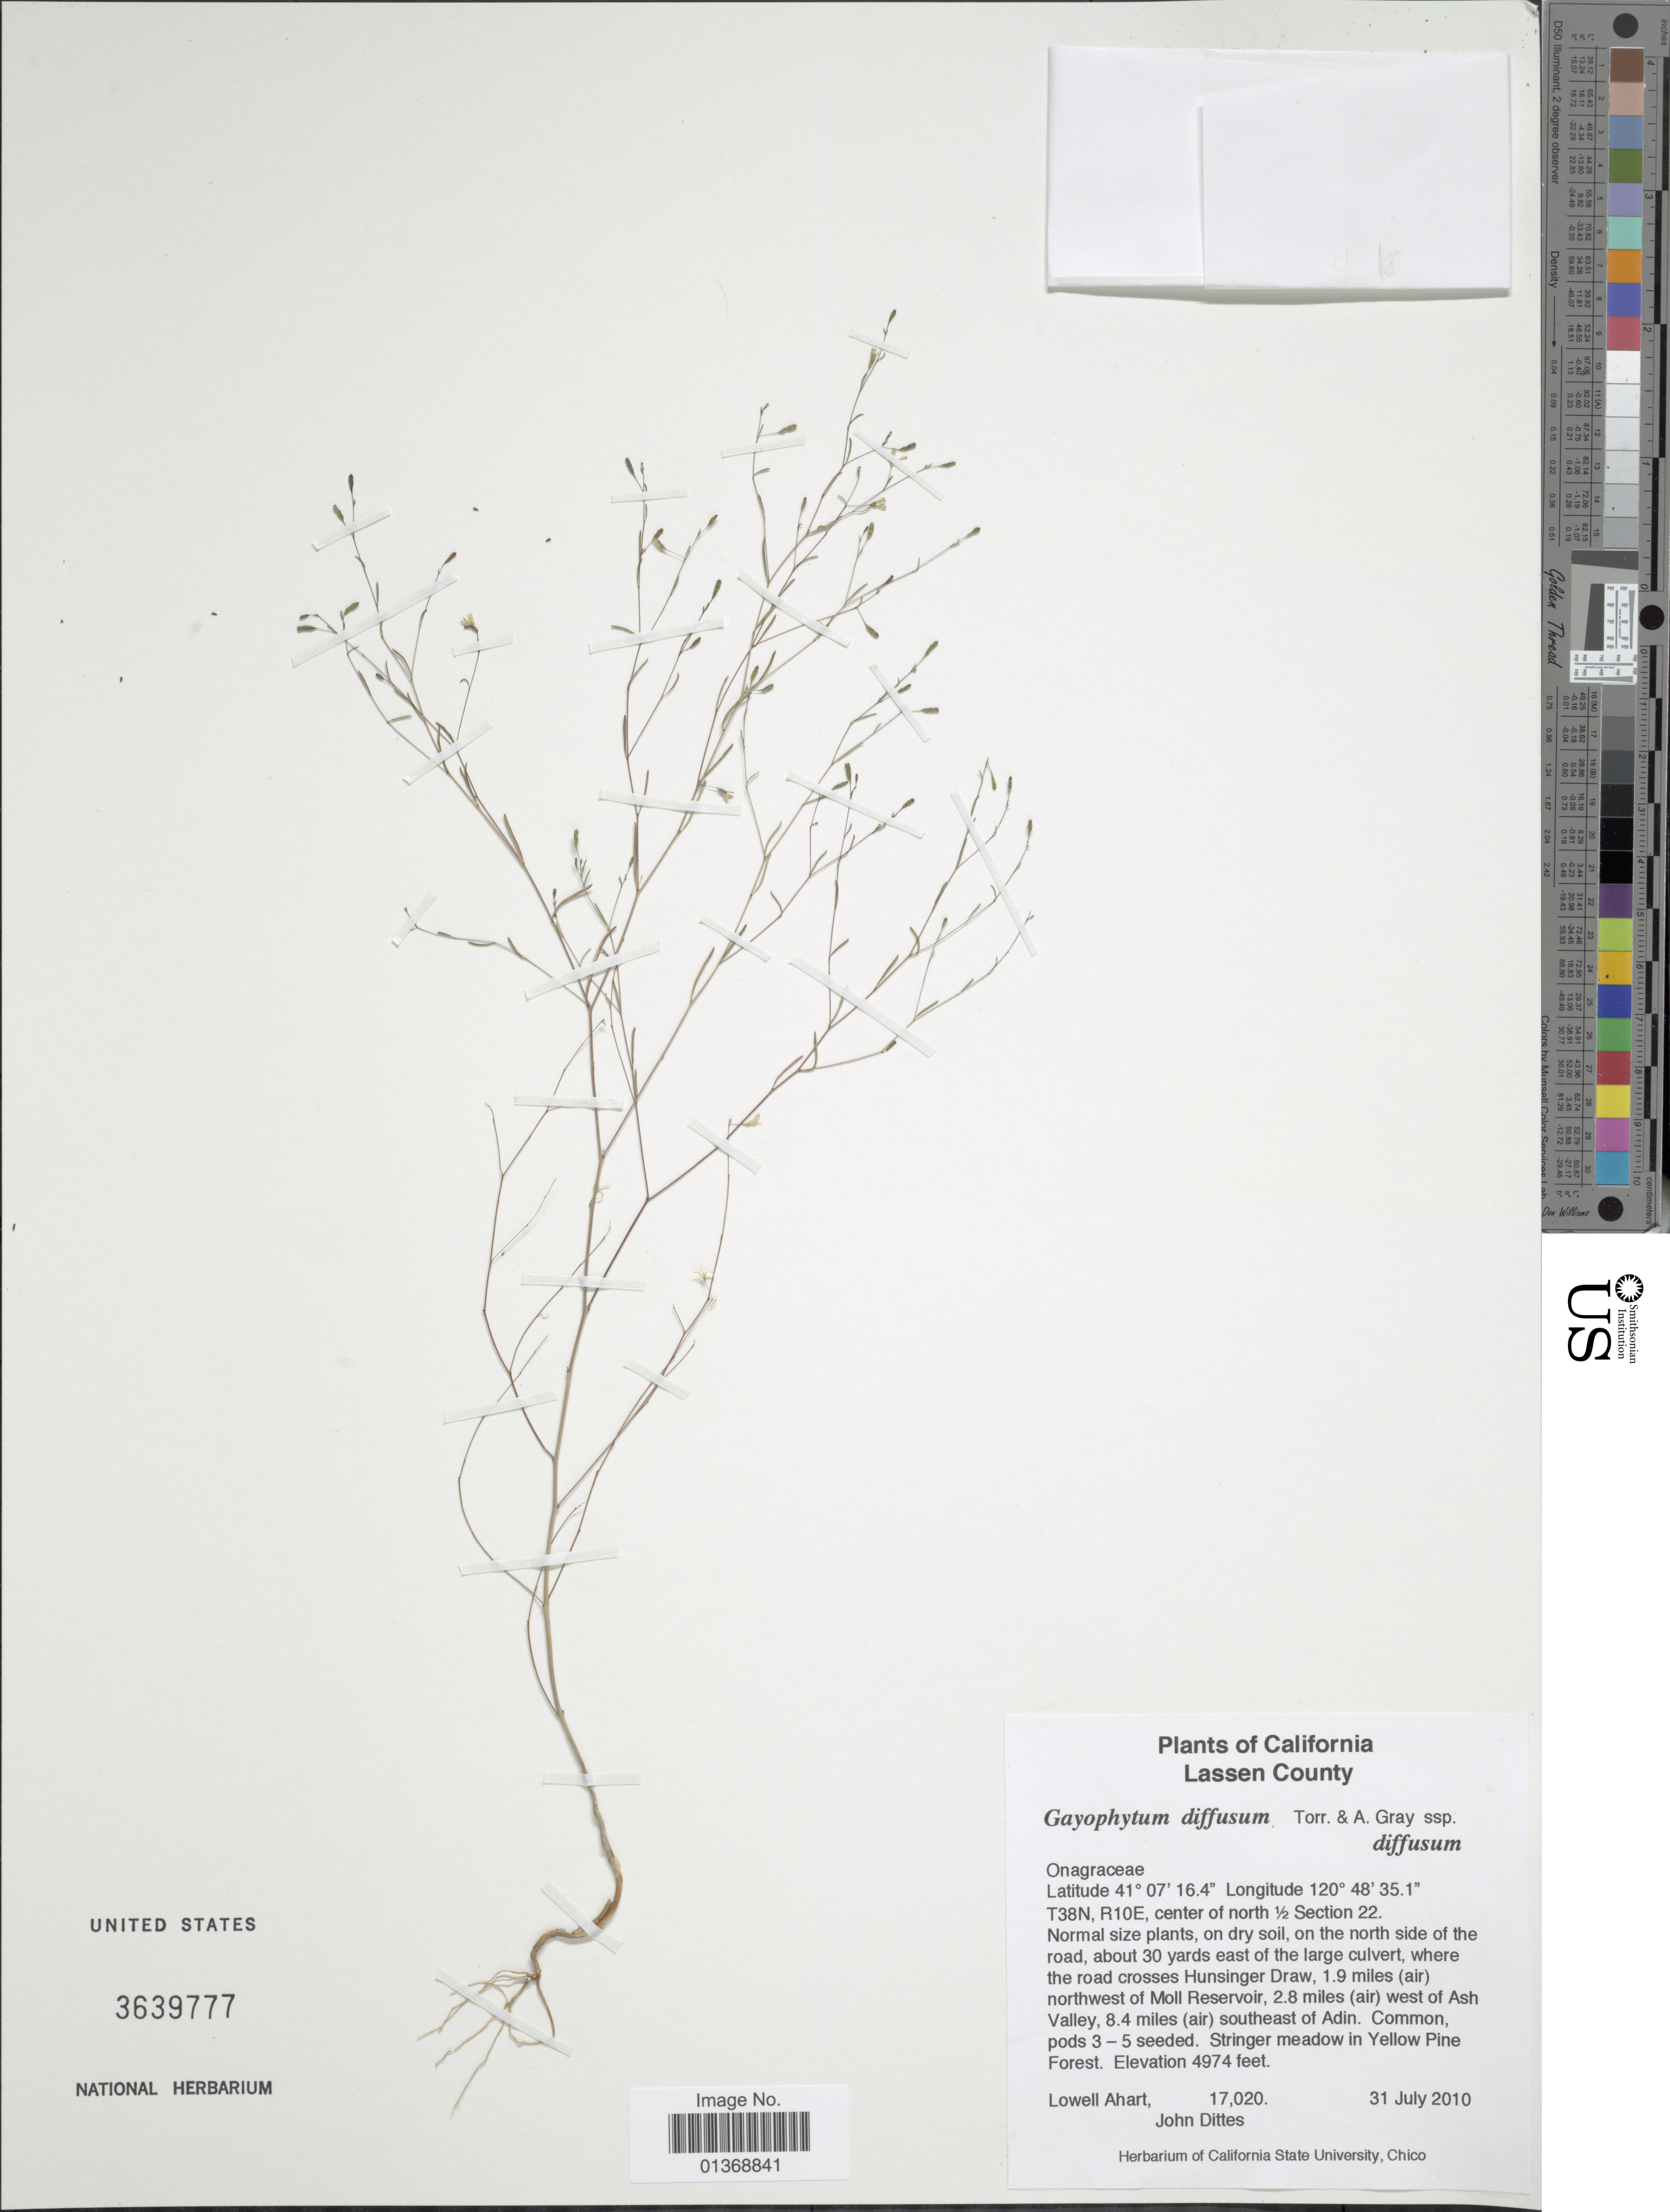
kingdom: Plantae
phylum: Tracheophyta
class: Magnoliopsida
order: Myrtales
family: Onagraceae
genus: Gayophytum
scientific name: Gayophytum diffusum subsp. diffusum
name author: Torr. & A. Gray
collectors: L. Ahart & J. Dittes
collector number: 17020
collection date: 2010-07-31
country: United States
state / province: California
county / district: Lassen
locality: T38N, R10E, center of North ½ Section 22, where the road crosses Hunsinger Draw, 1.9 miles (air) northwest of Molll Reservoir, 2.8 miles (air) west of Ash Valley, 8.4 miles (air) southeast of Adin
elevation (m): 1516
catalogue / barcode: US 3639777